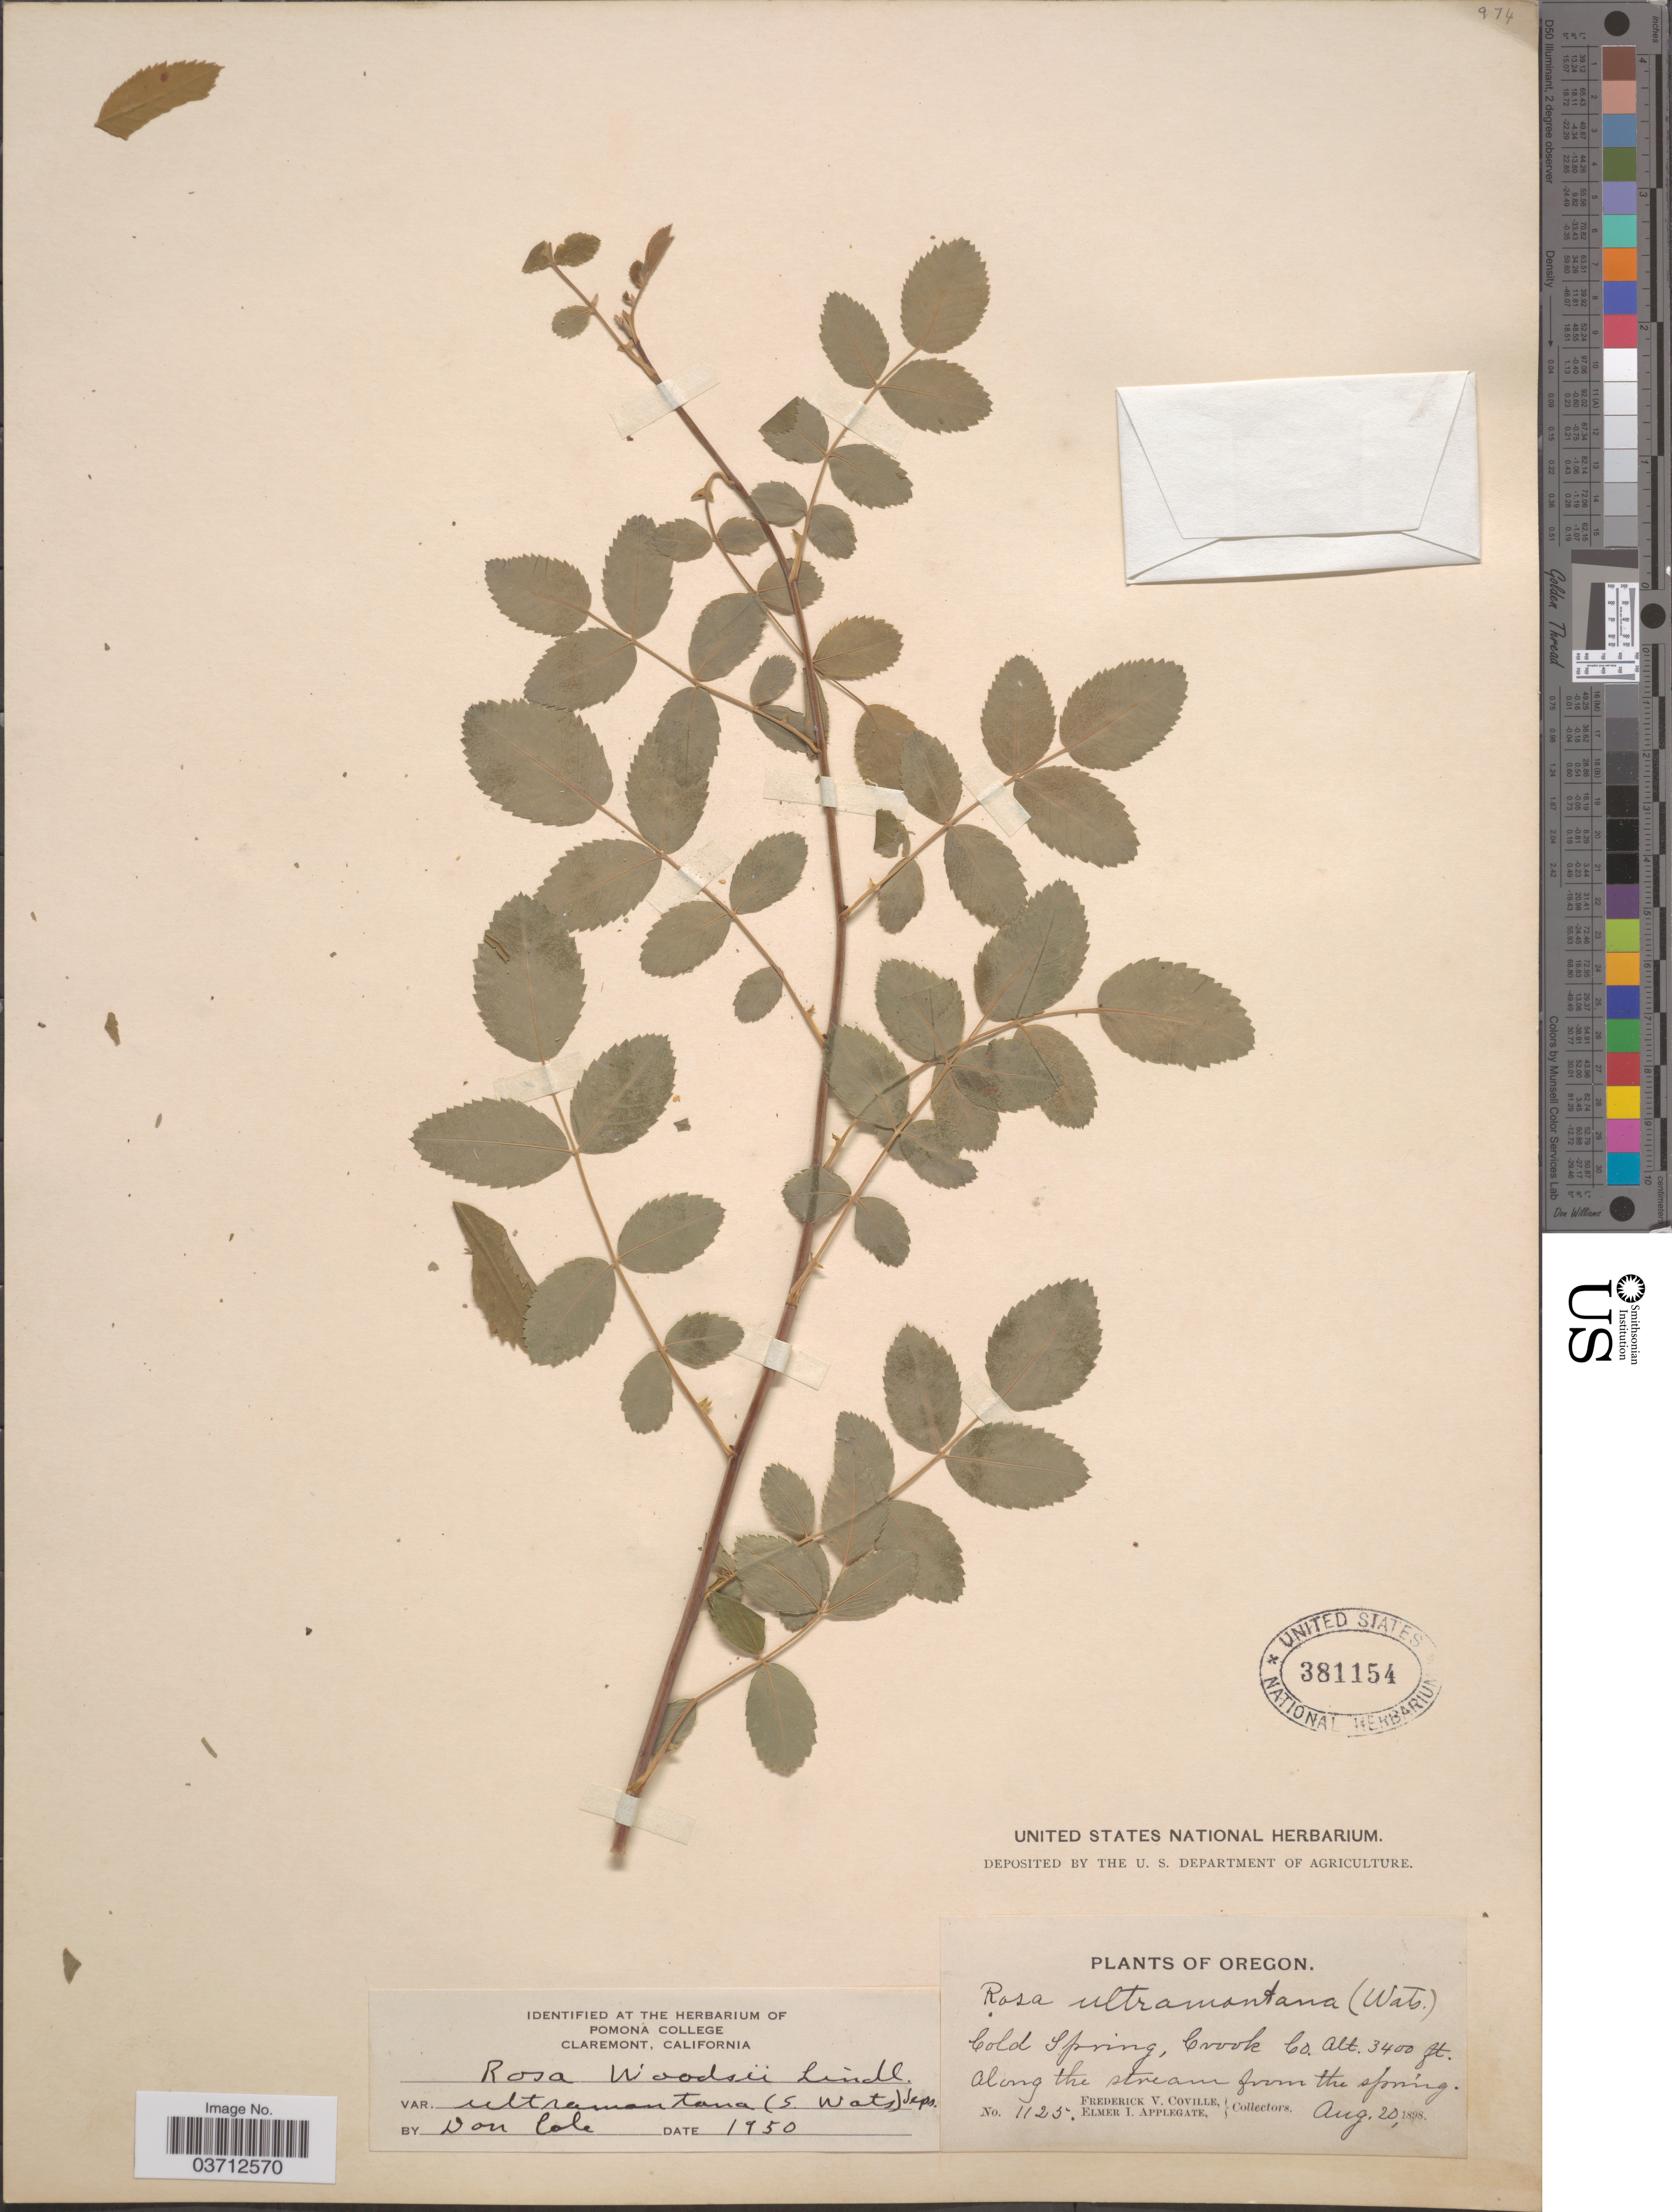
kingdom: Plantae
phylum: Tracheophyta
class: Magnoliopsida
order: Rosales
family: Rosaceae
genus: Rosa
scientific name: Rosa woodsii var. ultramontana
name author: Lindl.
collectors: F. V. Coville & E. I. Applegate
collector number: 1125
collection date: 1898-08-20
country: United States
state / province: Oregon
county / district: Crook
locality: Cold Spring, Crook Co. Along the stream from the spring.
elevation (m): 1036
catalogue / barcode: US 381154